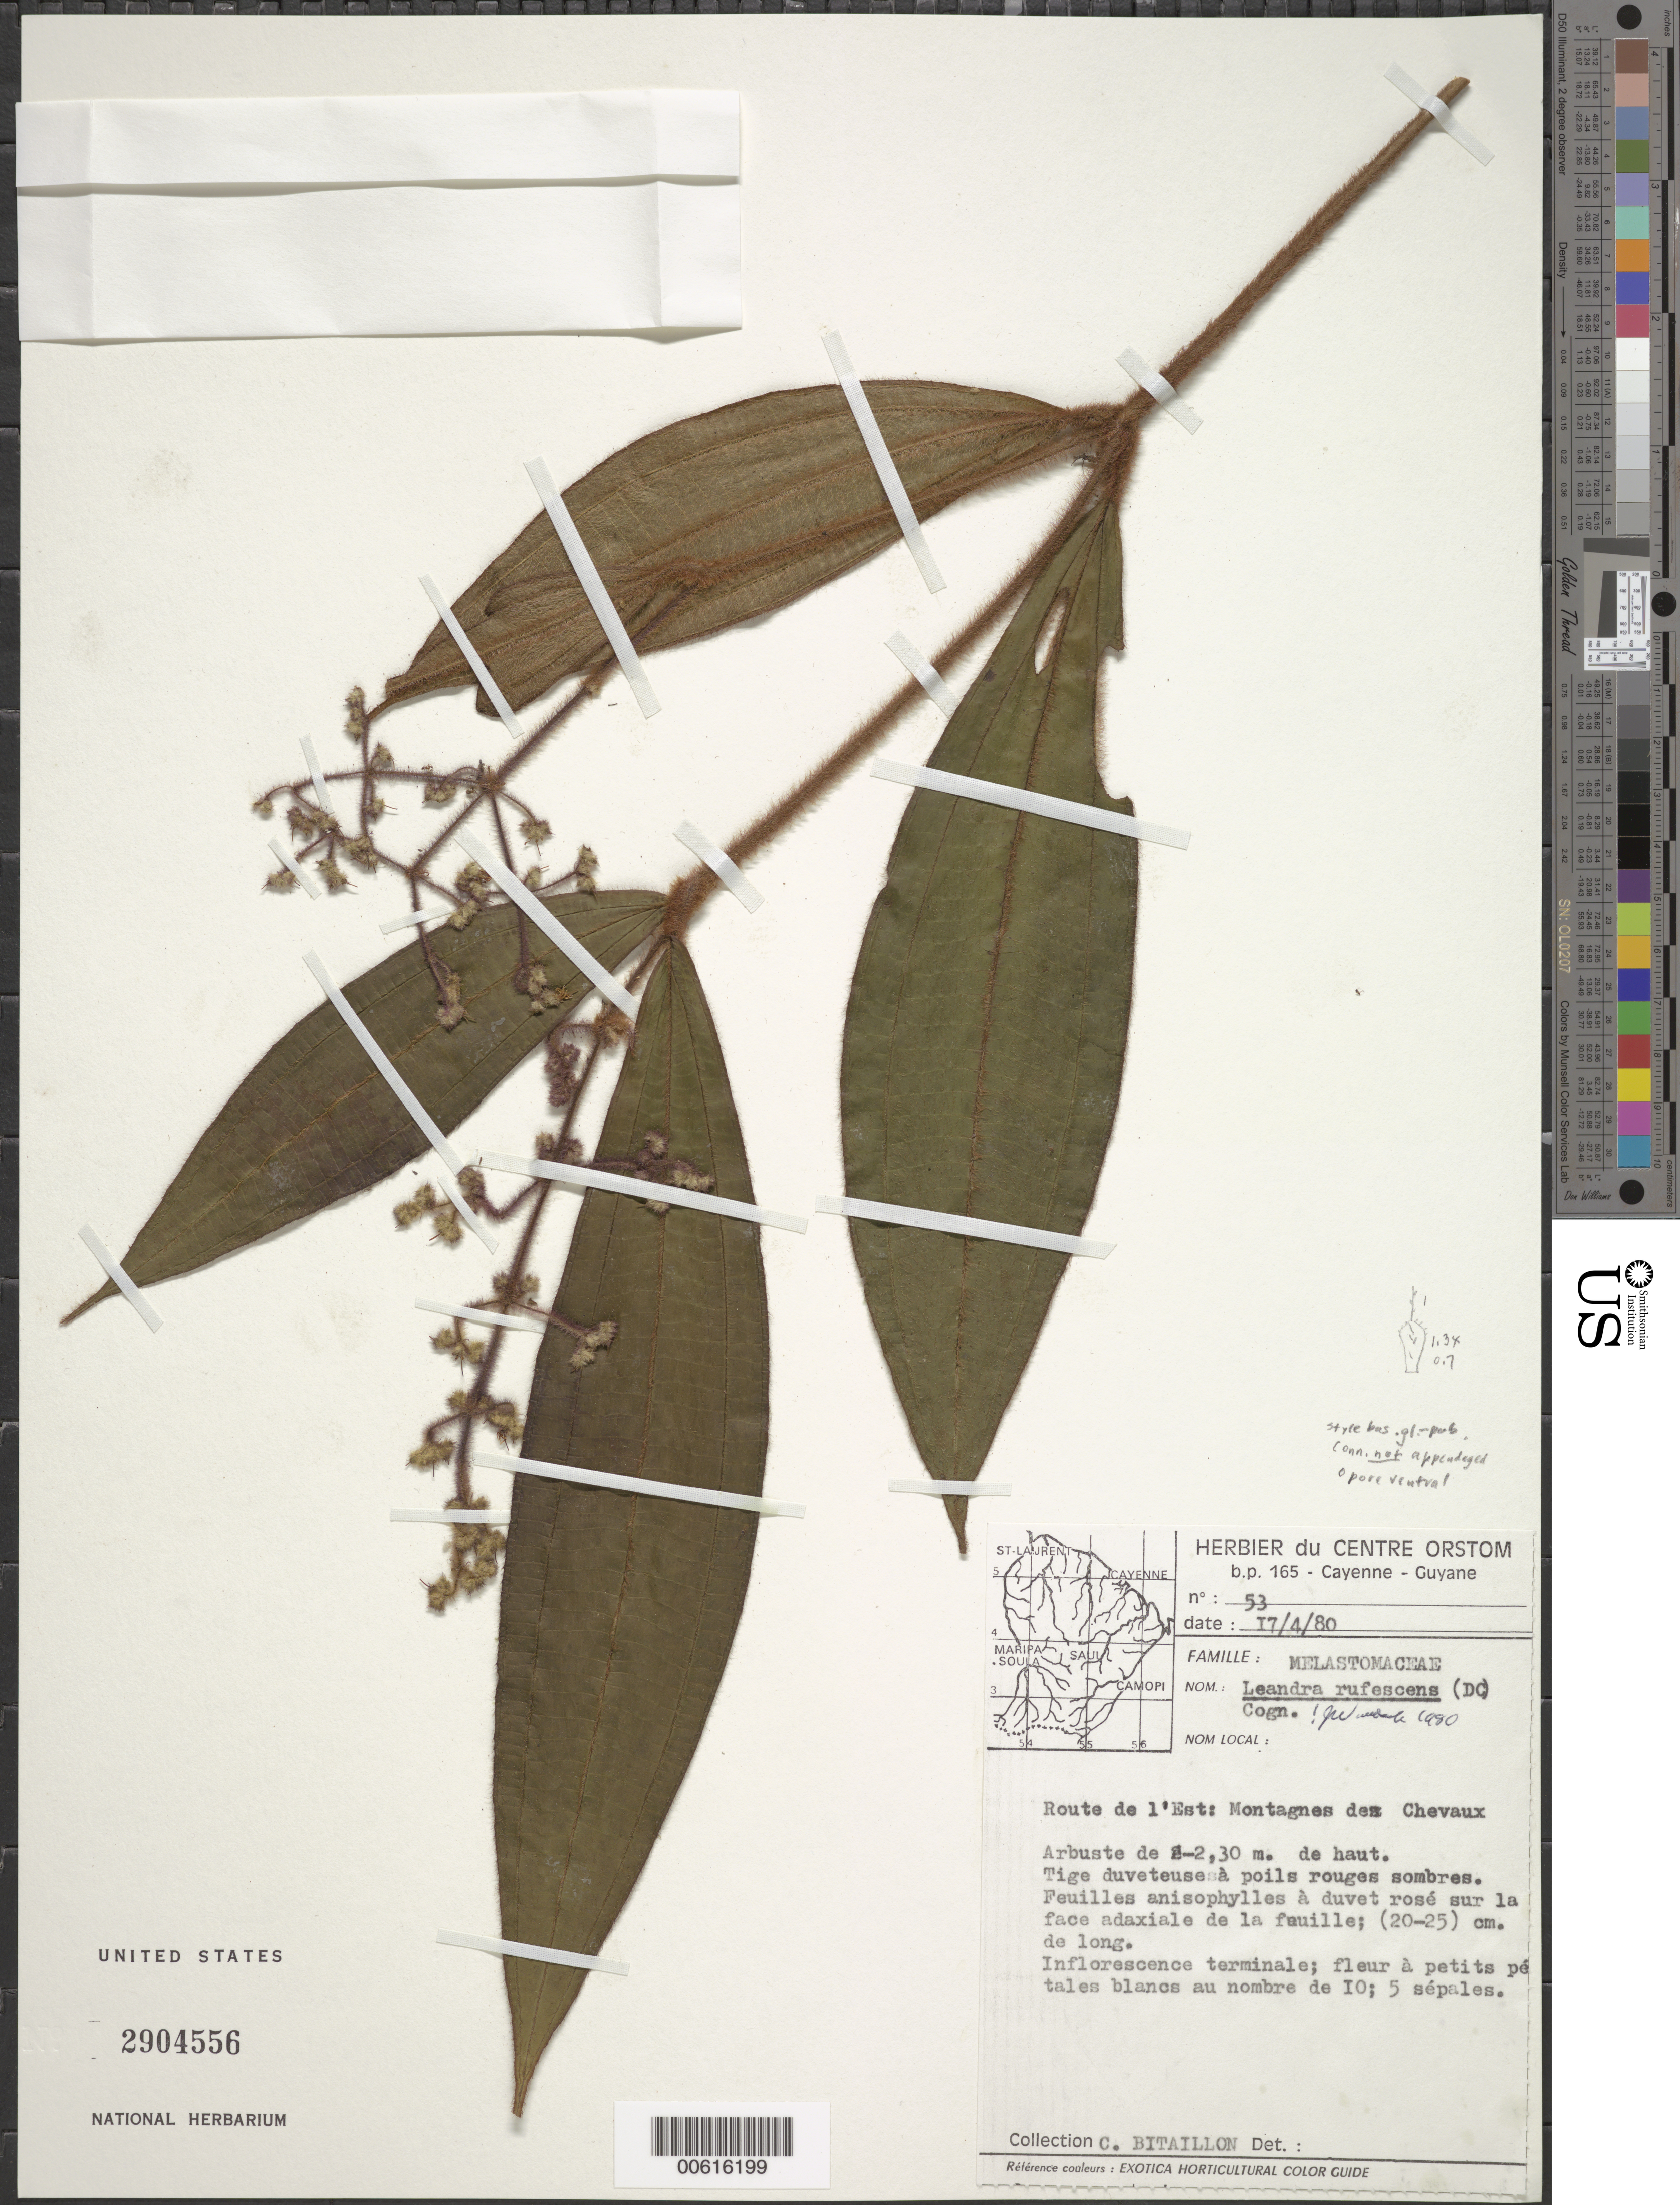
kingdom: Plantae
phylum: Tracheophyta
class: Magnoliopsida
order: Myrtales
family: Melastomataceae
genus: Leandra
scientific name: Leandra rufescens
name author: (DC.) Cogn.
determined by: Wurdack, John J., (US), US (UNITED STATES)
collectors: C. Bitaillon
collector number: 53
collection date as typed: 17-Apr-80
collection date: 1980-04-17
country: French Guiana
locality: Montagne de Chevaux, near Rivière Comte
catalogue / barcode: US 2904556